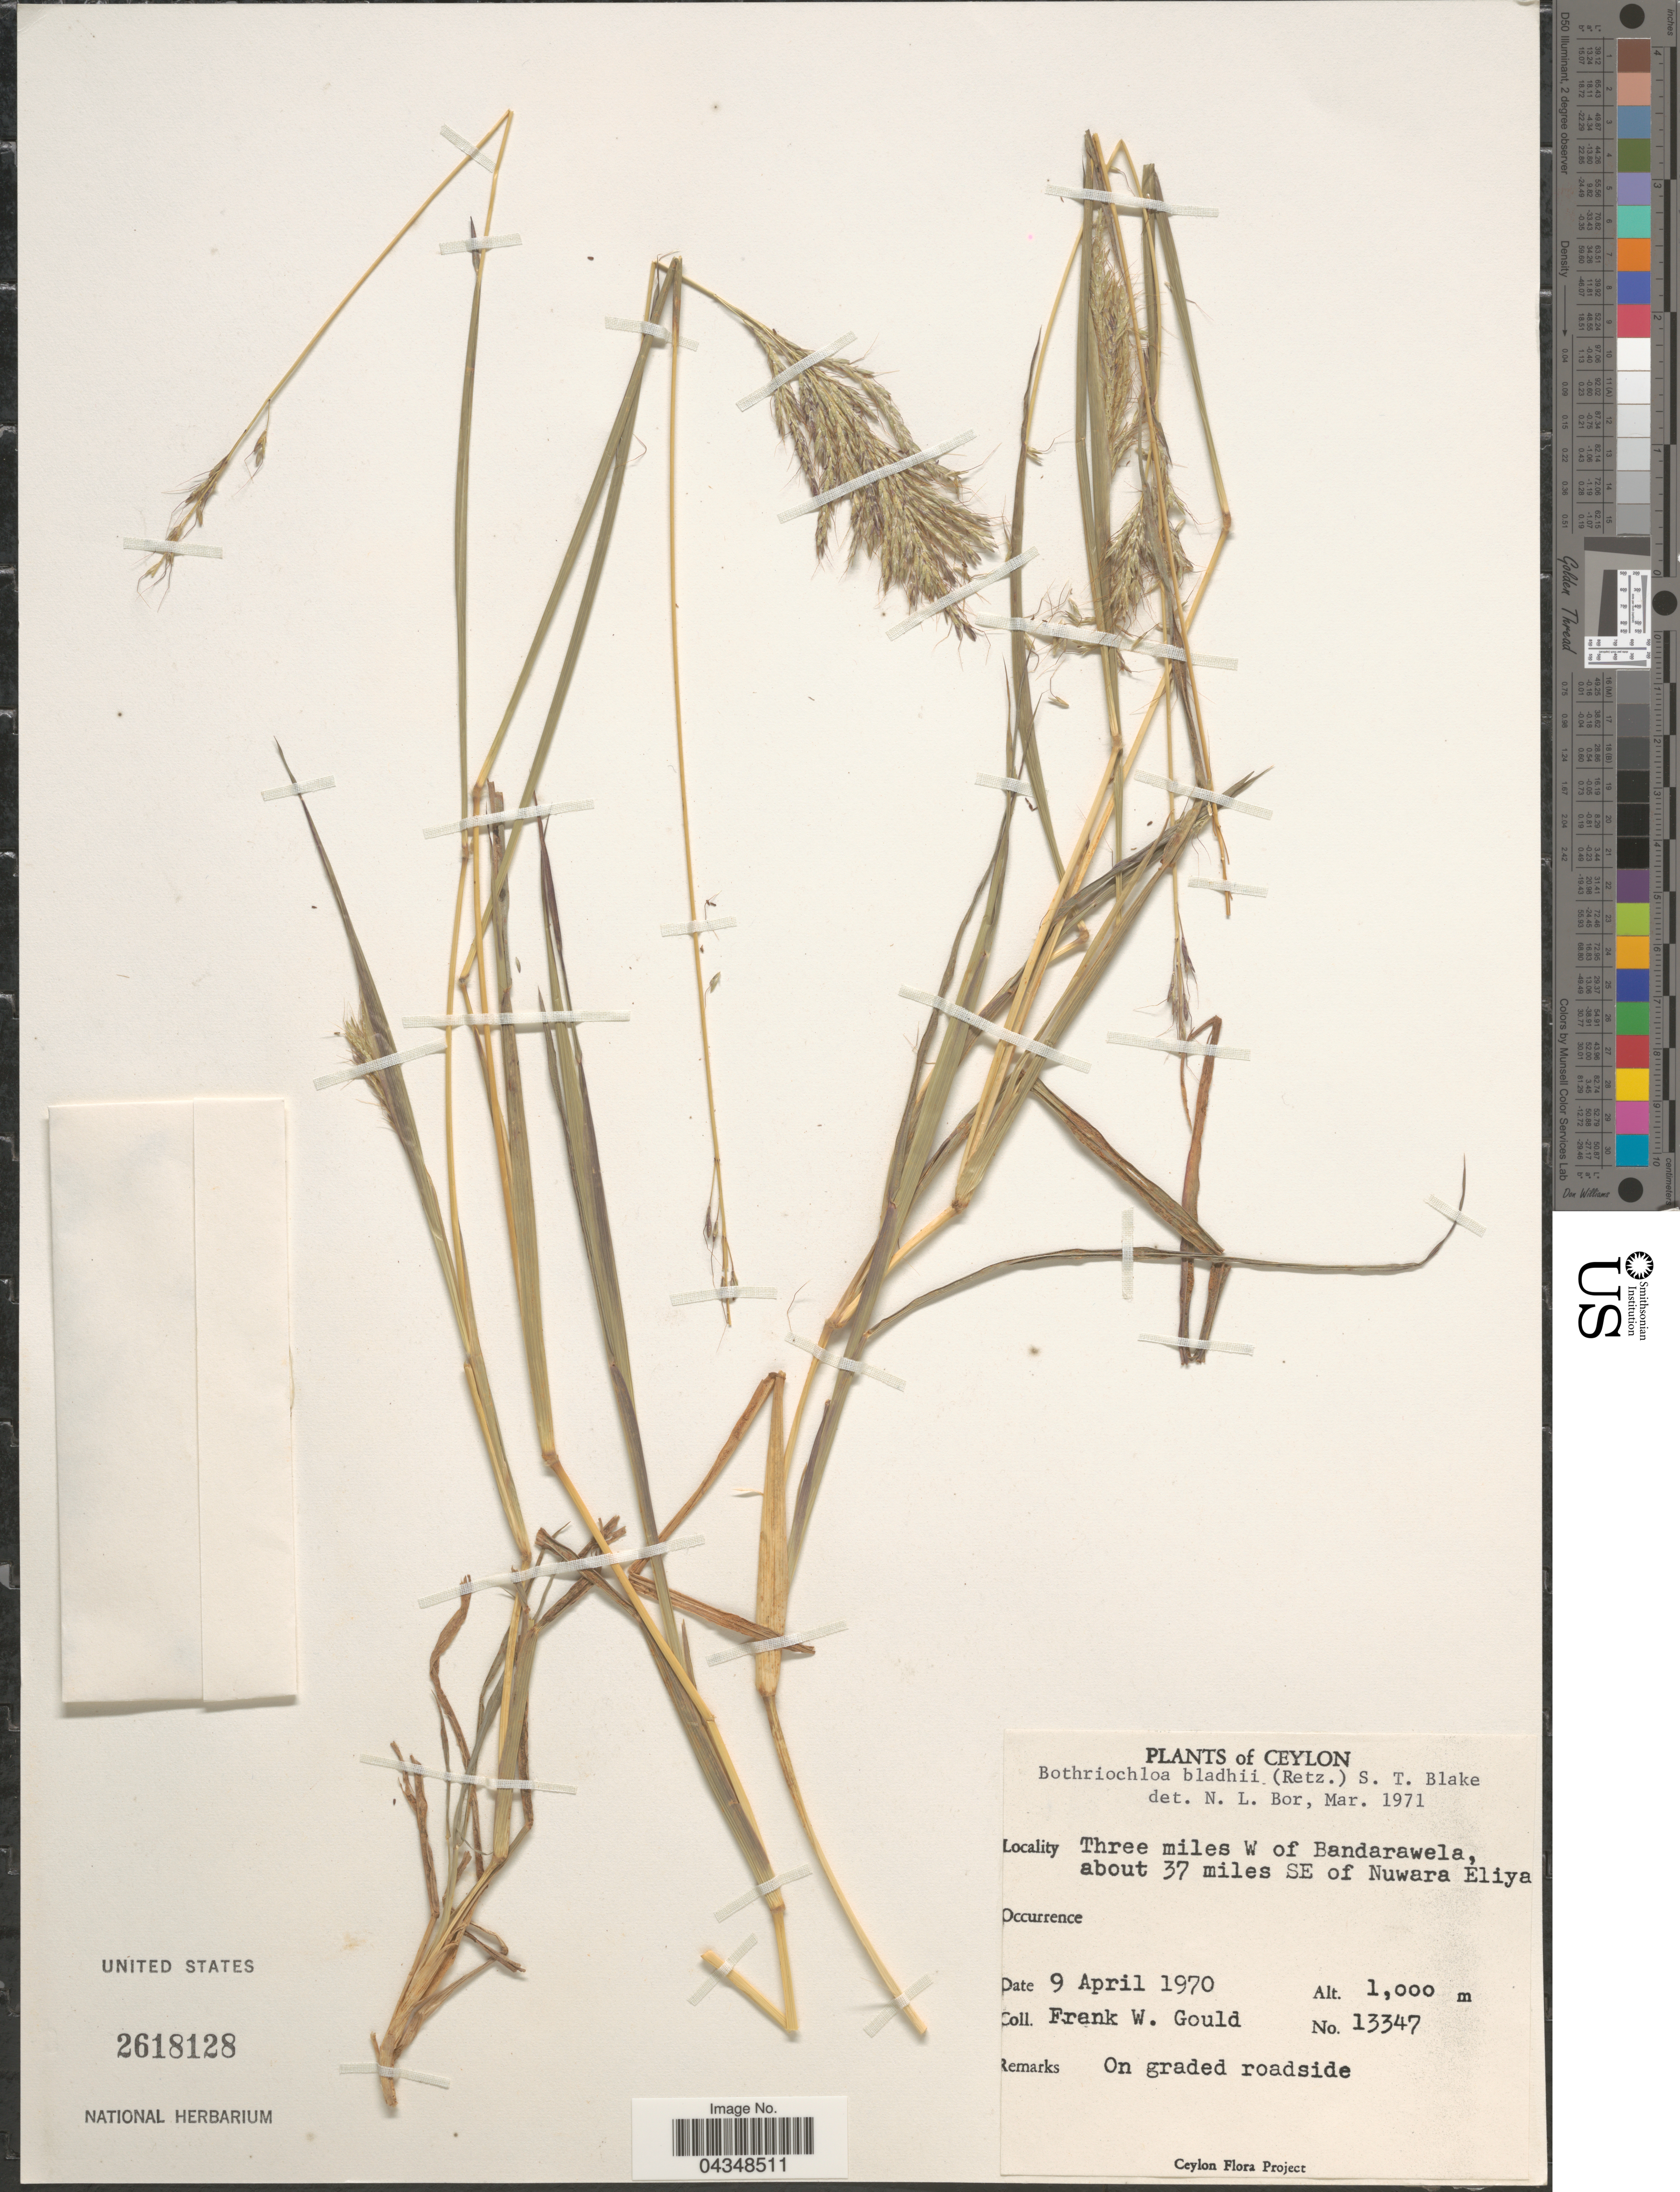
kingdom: Plantae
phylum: Tracheophyta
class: Liliopsida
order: Poales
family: Poaceae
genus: Bothriochloa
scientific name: Bothriochloa bladhii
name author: (Retz.) S.T. Blake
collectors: F. W. Gould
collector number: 13347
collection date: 1970-04-09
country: Sri Lanka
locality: Ceylon. Three miles W of Bandarawala, about 37 miles SE of Nuwara Eliya.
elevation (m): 1000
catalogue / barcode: US 2618128